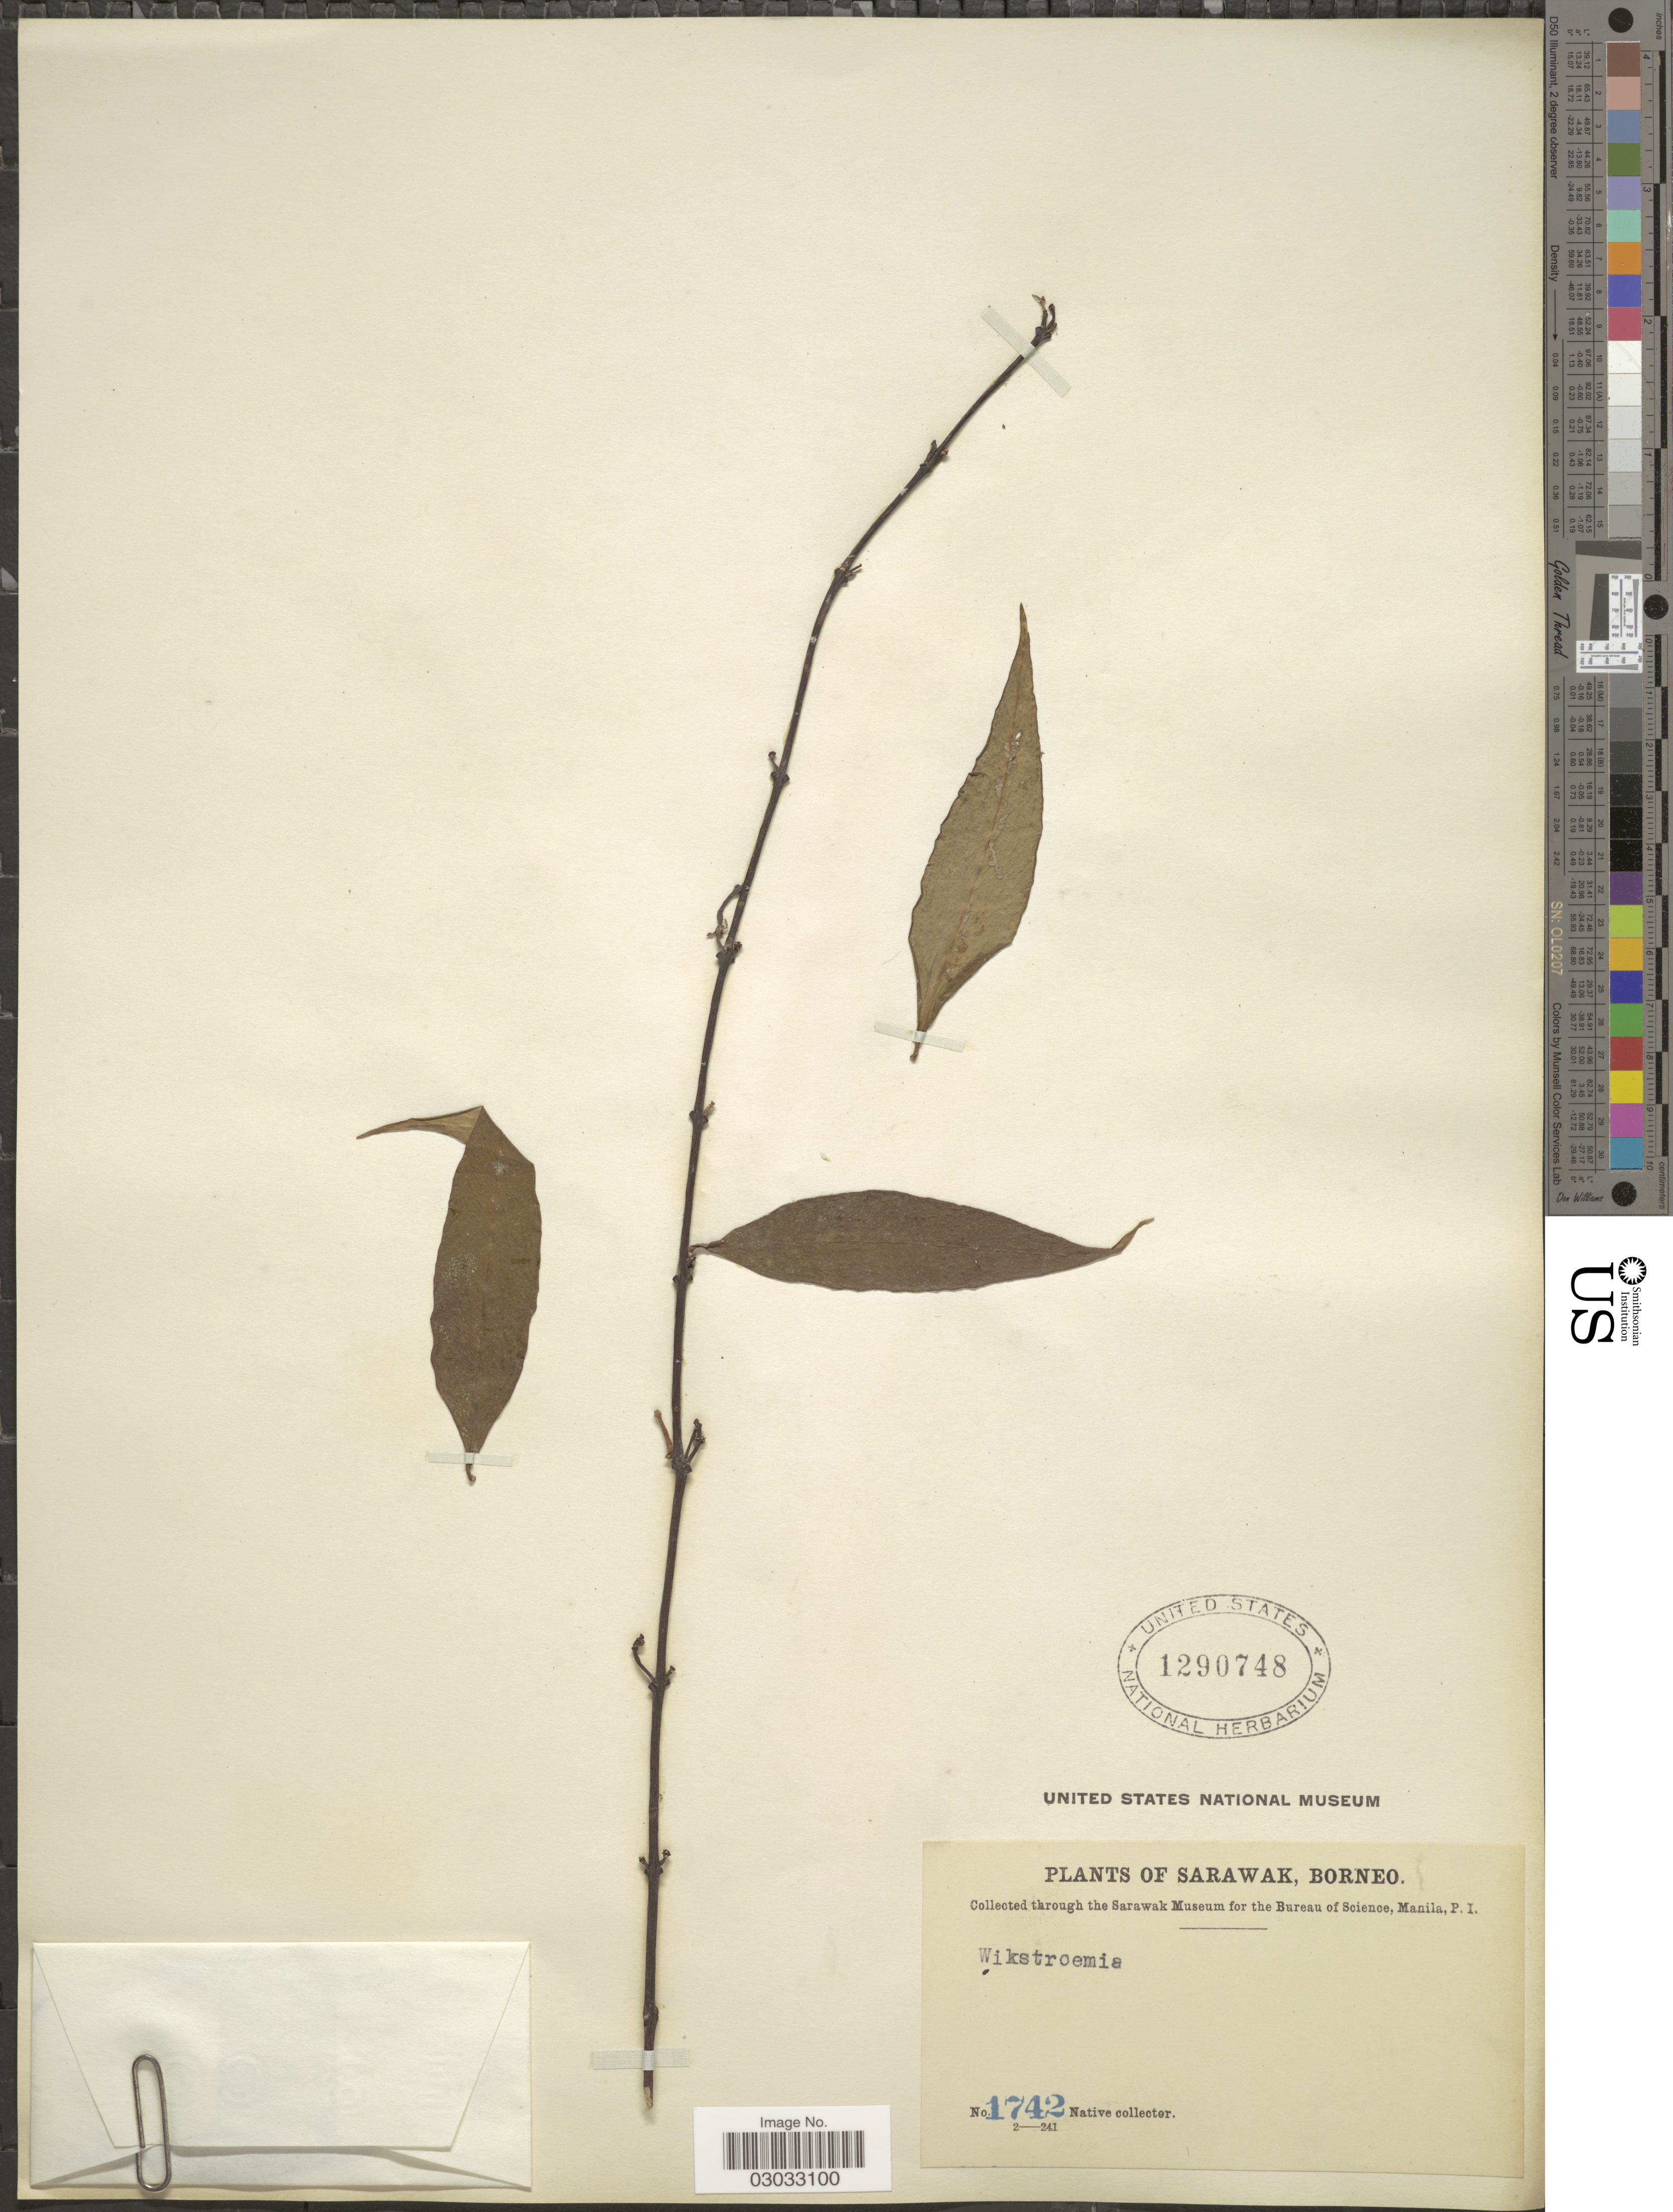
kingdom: Plantae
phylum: Tracheophyta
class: Magnoliopsida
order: Malvales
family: Thymelaeaceae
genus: Wikstroemia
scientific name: Wikstroemia sp.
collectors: Native collector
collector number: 1742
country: Malaysia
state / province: Sarawak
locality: Borneo.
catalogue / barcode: US 1290748